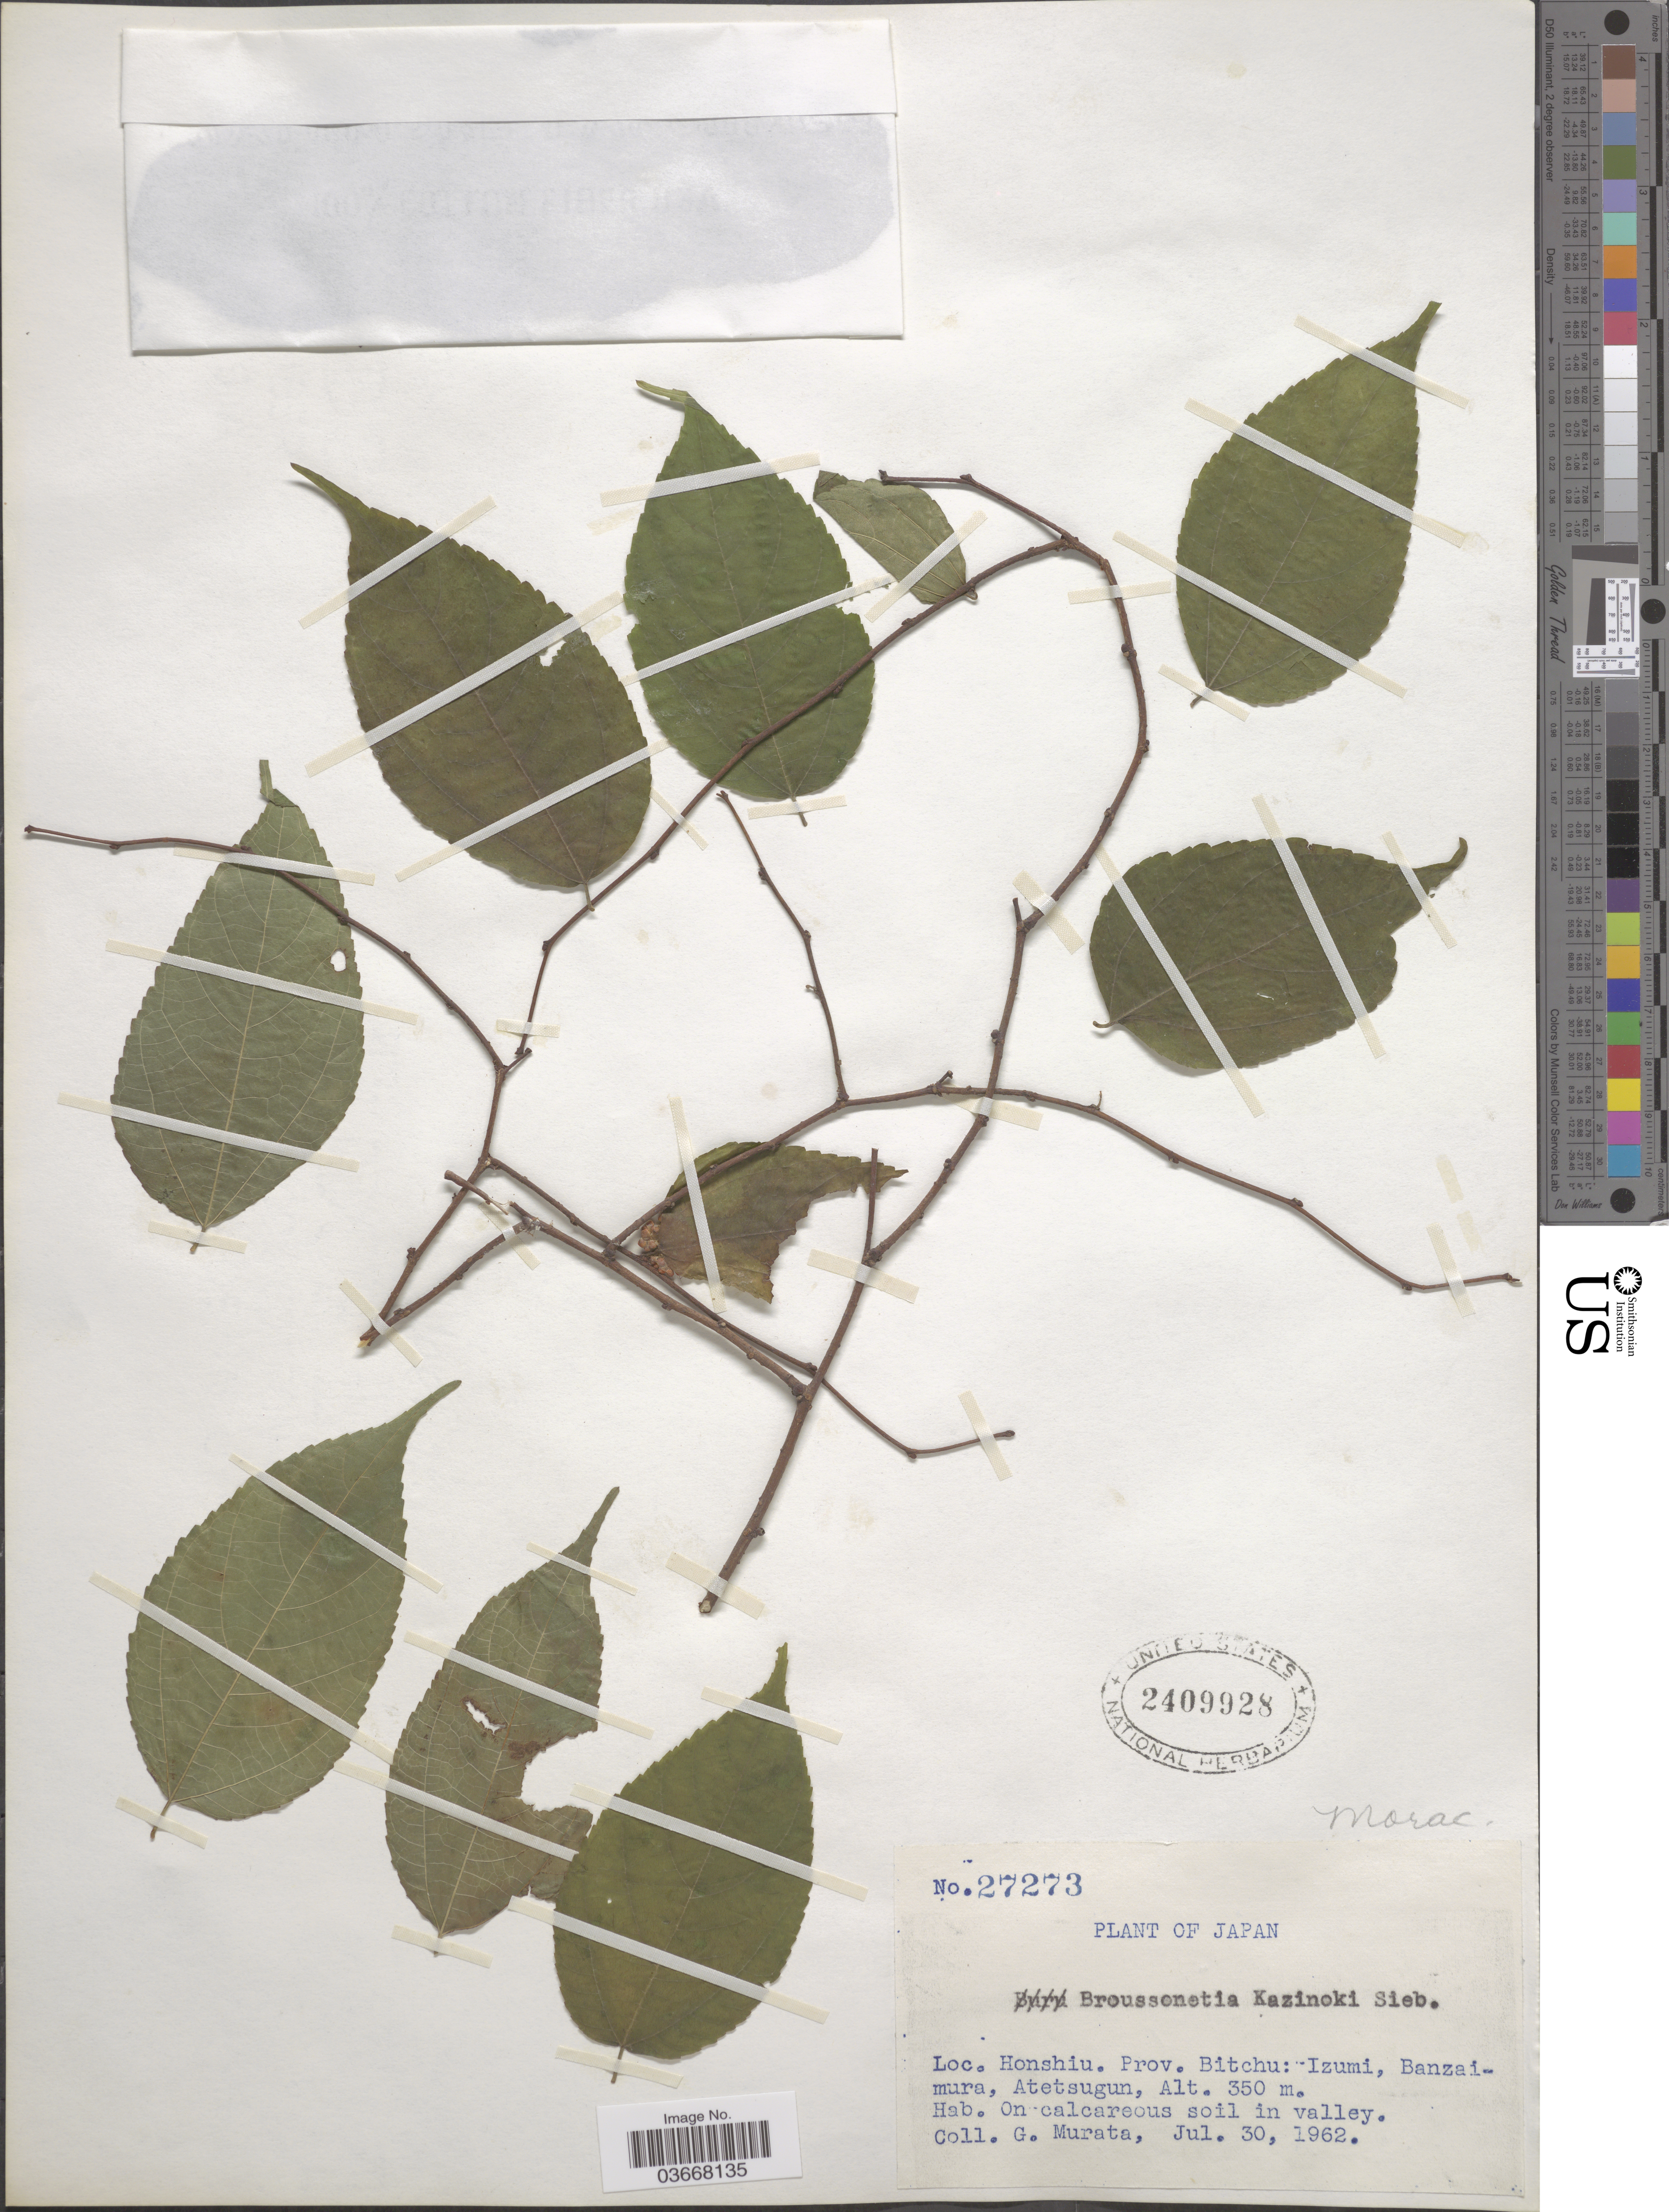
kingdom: Plantae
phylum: Tracheophyta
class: Magnoliopsida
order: Rosales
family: Moraceae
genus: Broussonetia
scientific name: Broussonetia kazinoki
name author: Siebold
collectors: G. Murata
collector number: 27273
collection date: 1962-07-30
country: Japan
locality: Honshiu. Prov. Bitchu: Izumi, Banzaimura, Atetsugun. On calcareous soil in valley.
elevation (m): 350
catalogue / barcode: US 2409928